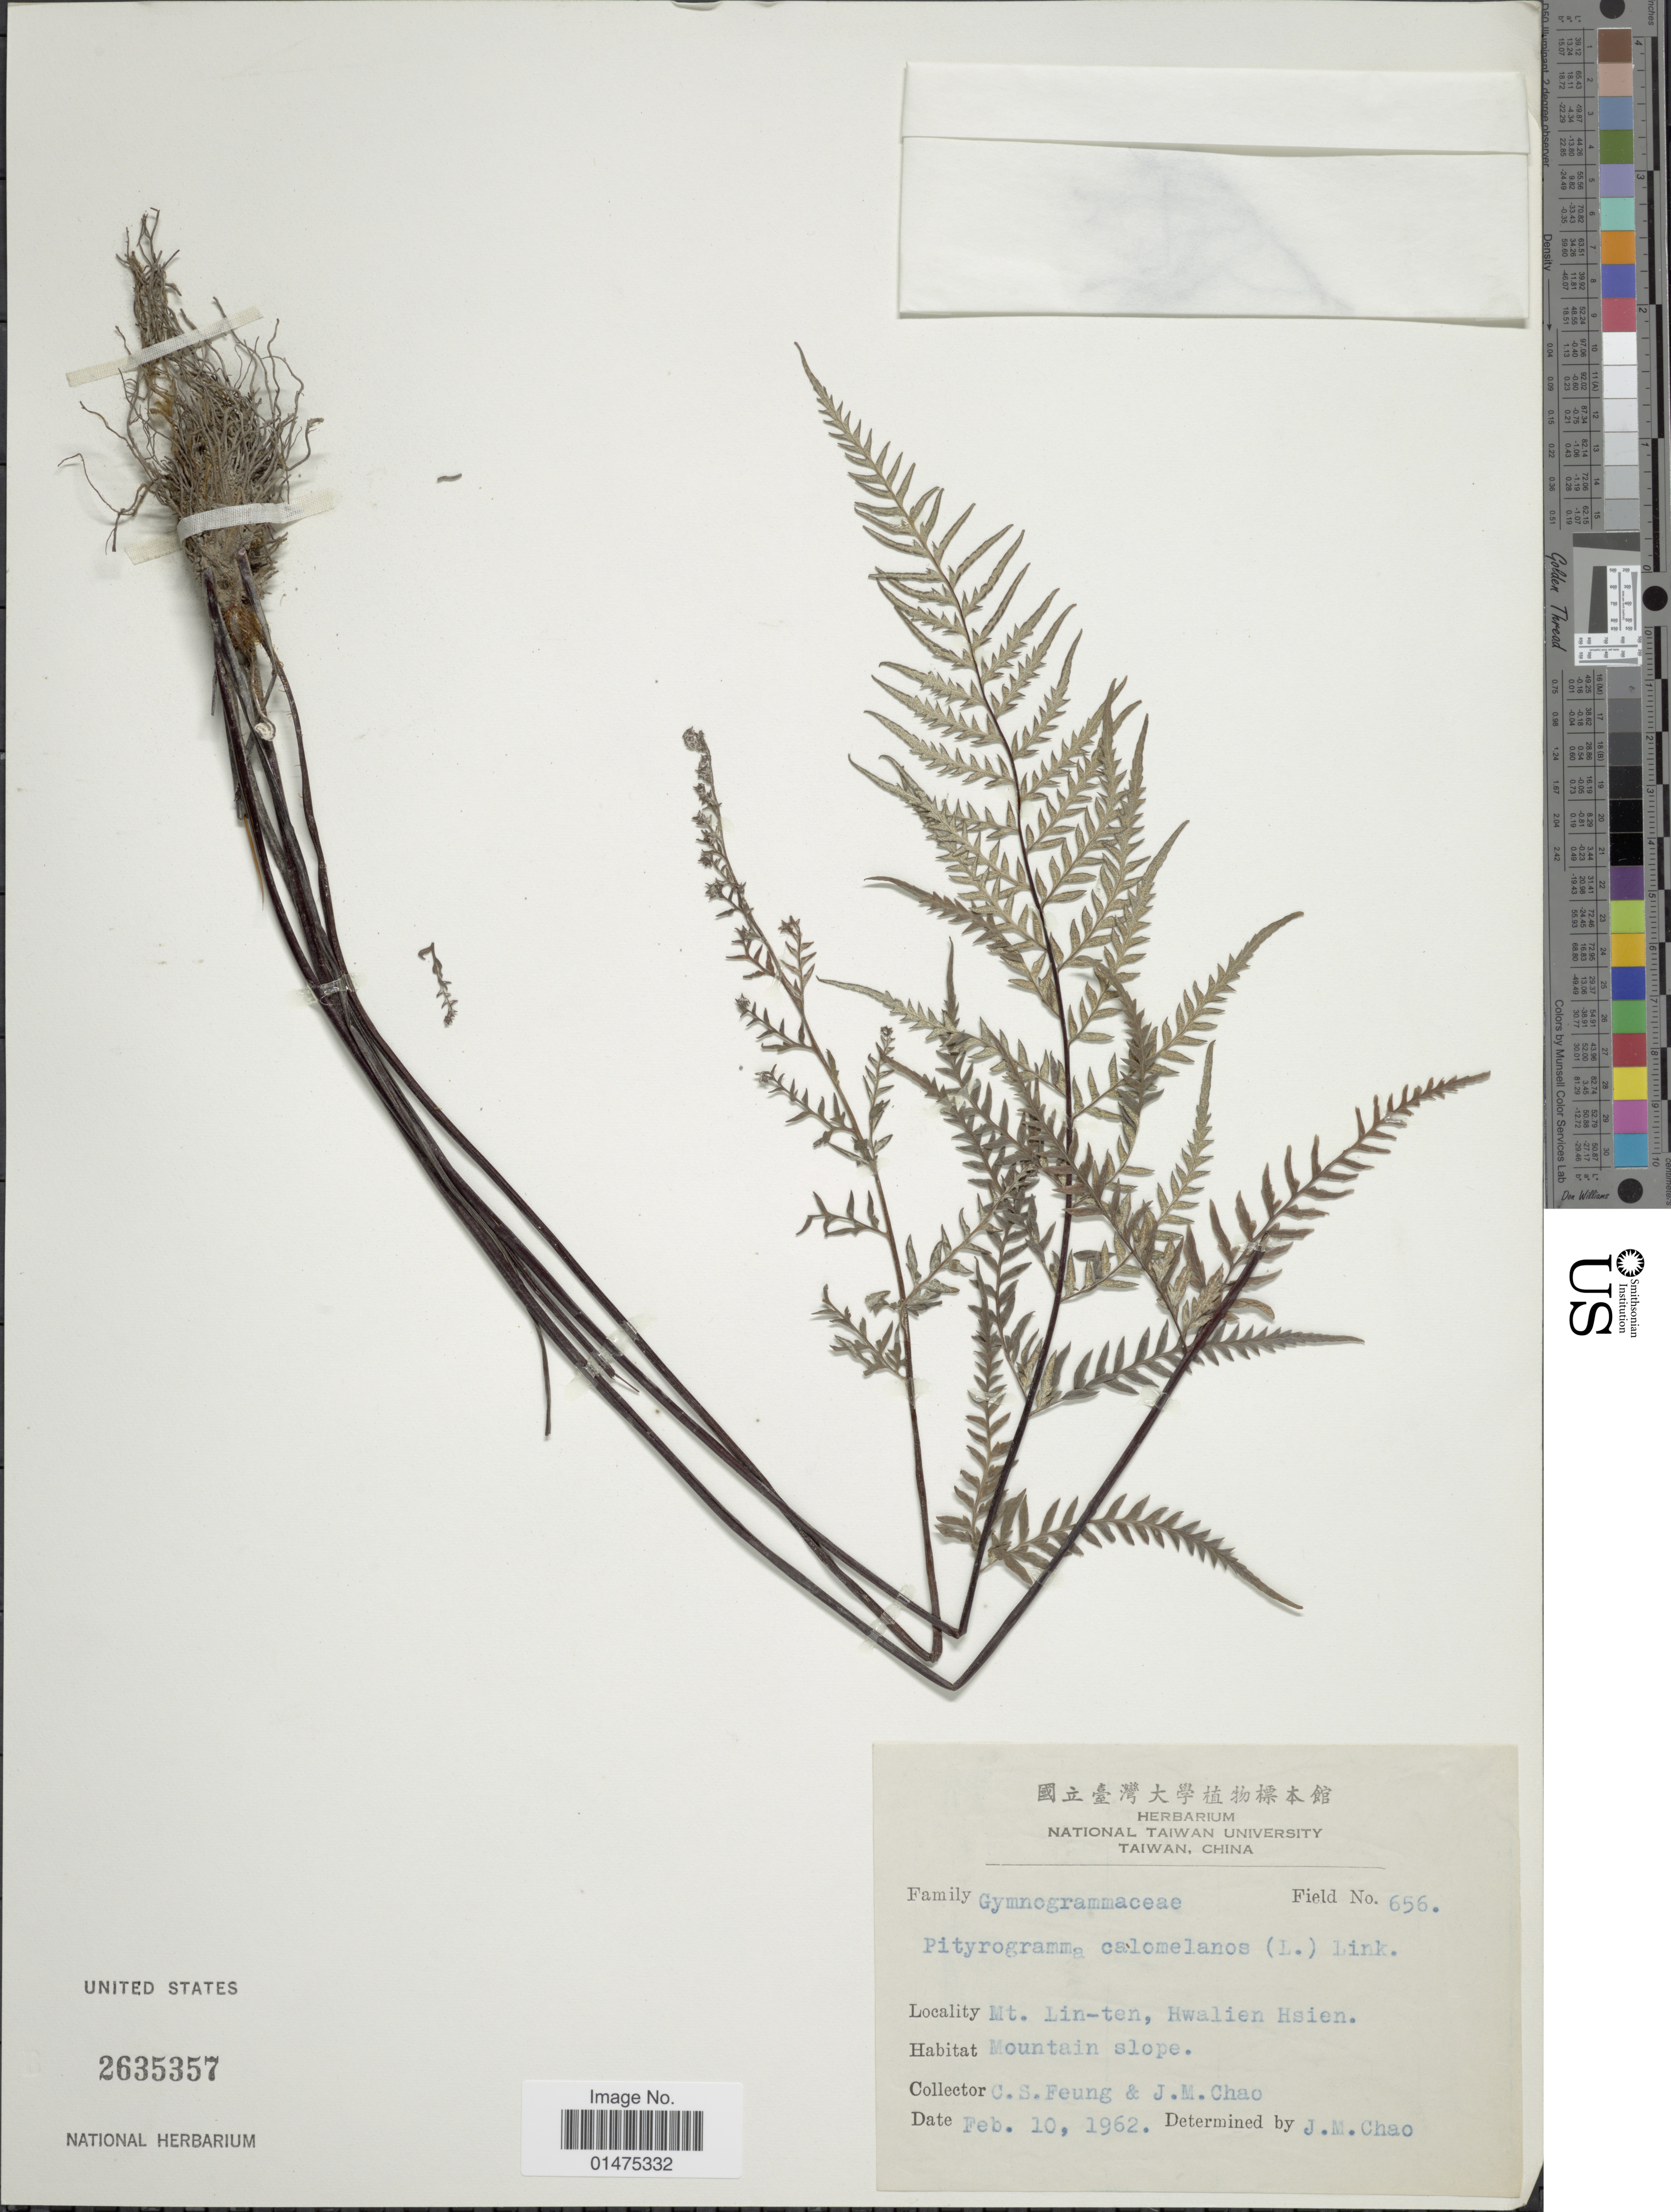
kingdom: Plantae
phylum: Tracheophyta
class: Polypodiopsida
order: Polypodiales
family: Pteridaceae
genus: Pityrogramma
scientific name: Pityrogramma calomelanos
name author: (L.) Link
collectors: C. Feung & J. Chao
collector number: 656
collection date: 1962-02-10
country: Venezuela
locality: Mt. Lin-ten, Hwalien Hsien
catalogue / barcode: US 2635357